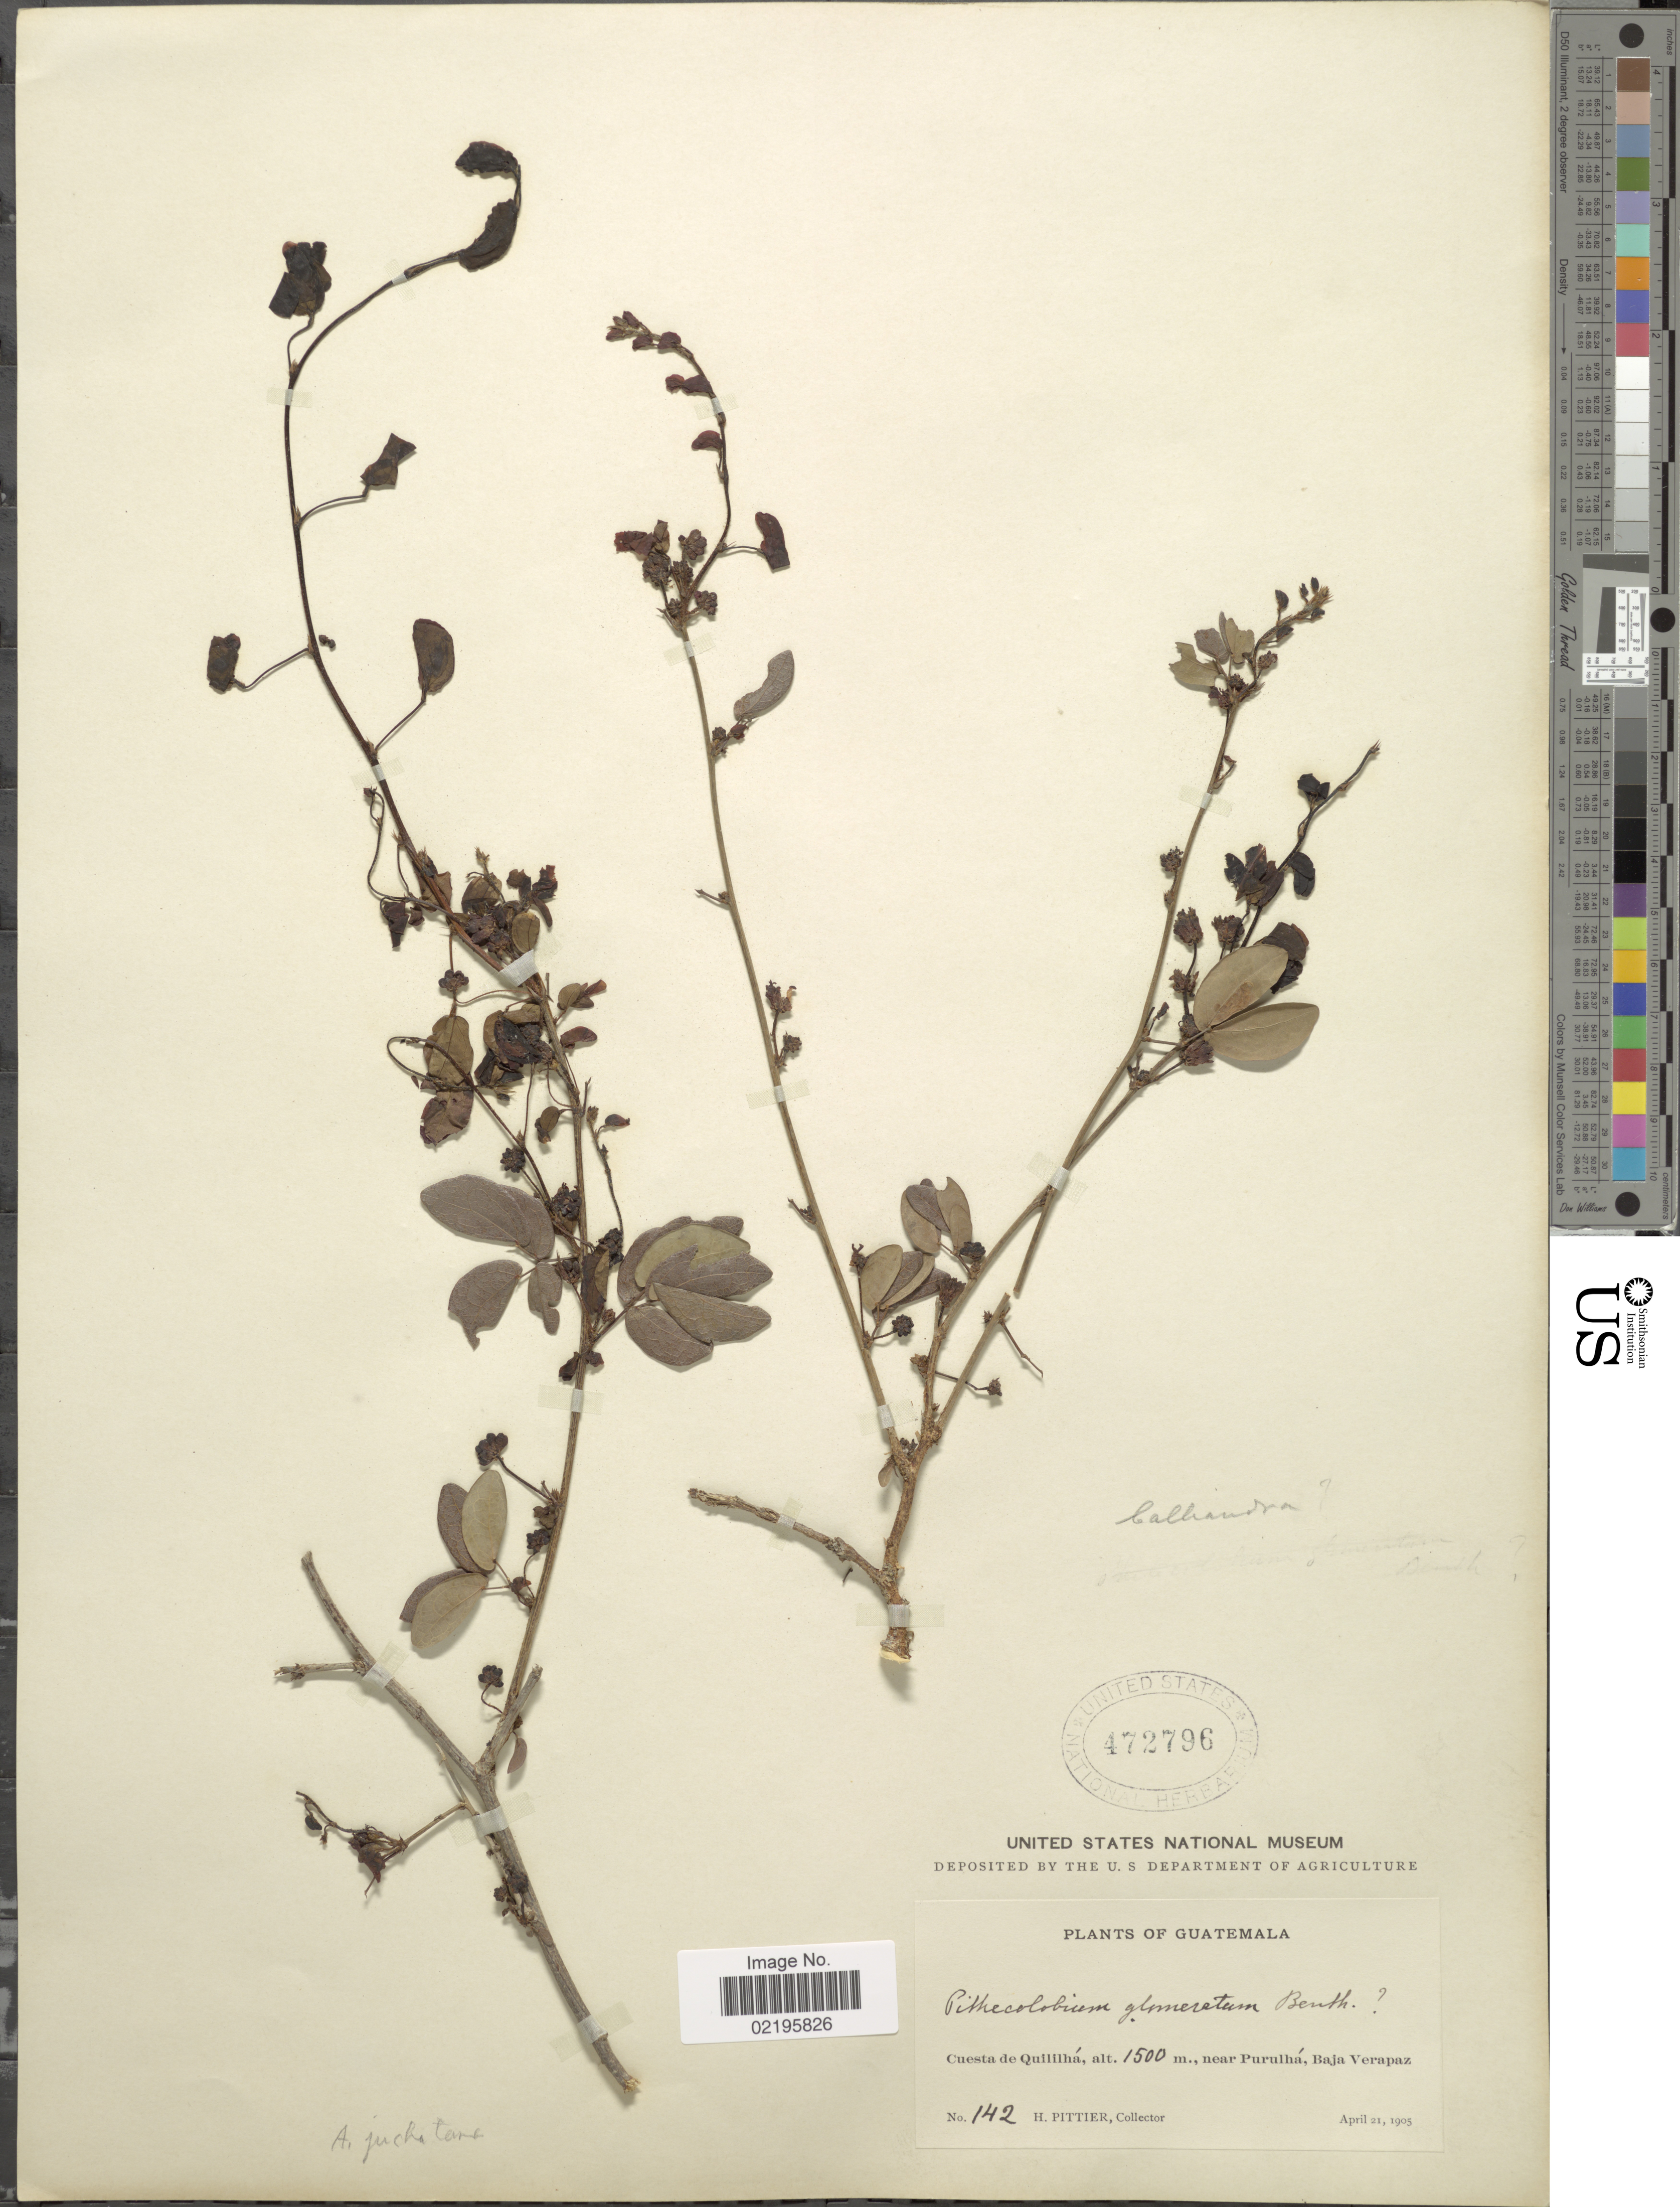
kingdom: Plantae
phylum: Tracheophyta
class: Magnoliopsida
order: Fabales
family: Fabaceae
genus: Calliandra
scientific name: Calliandra emarginata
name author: (Willd.) Benth.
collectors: H. F. Pittier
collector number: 142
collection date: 1905-04-21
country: Guatemala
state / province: Baja Verapaz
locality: Cuesta de Quililha, near Purulha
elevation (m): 1500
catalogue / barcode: US 472796